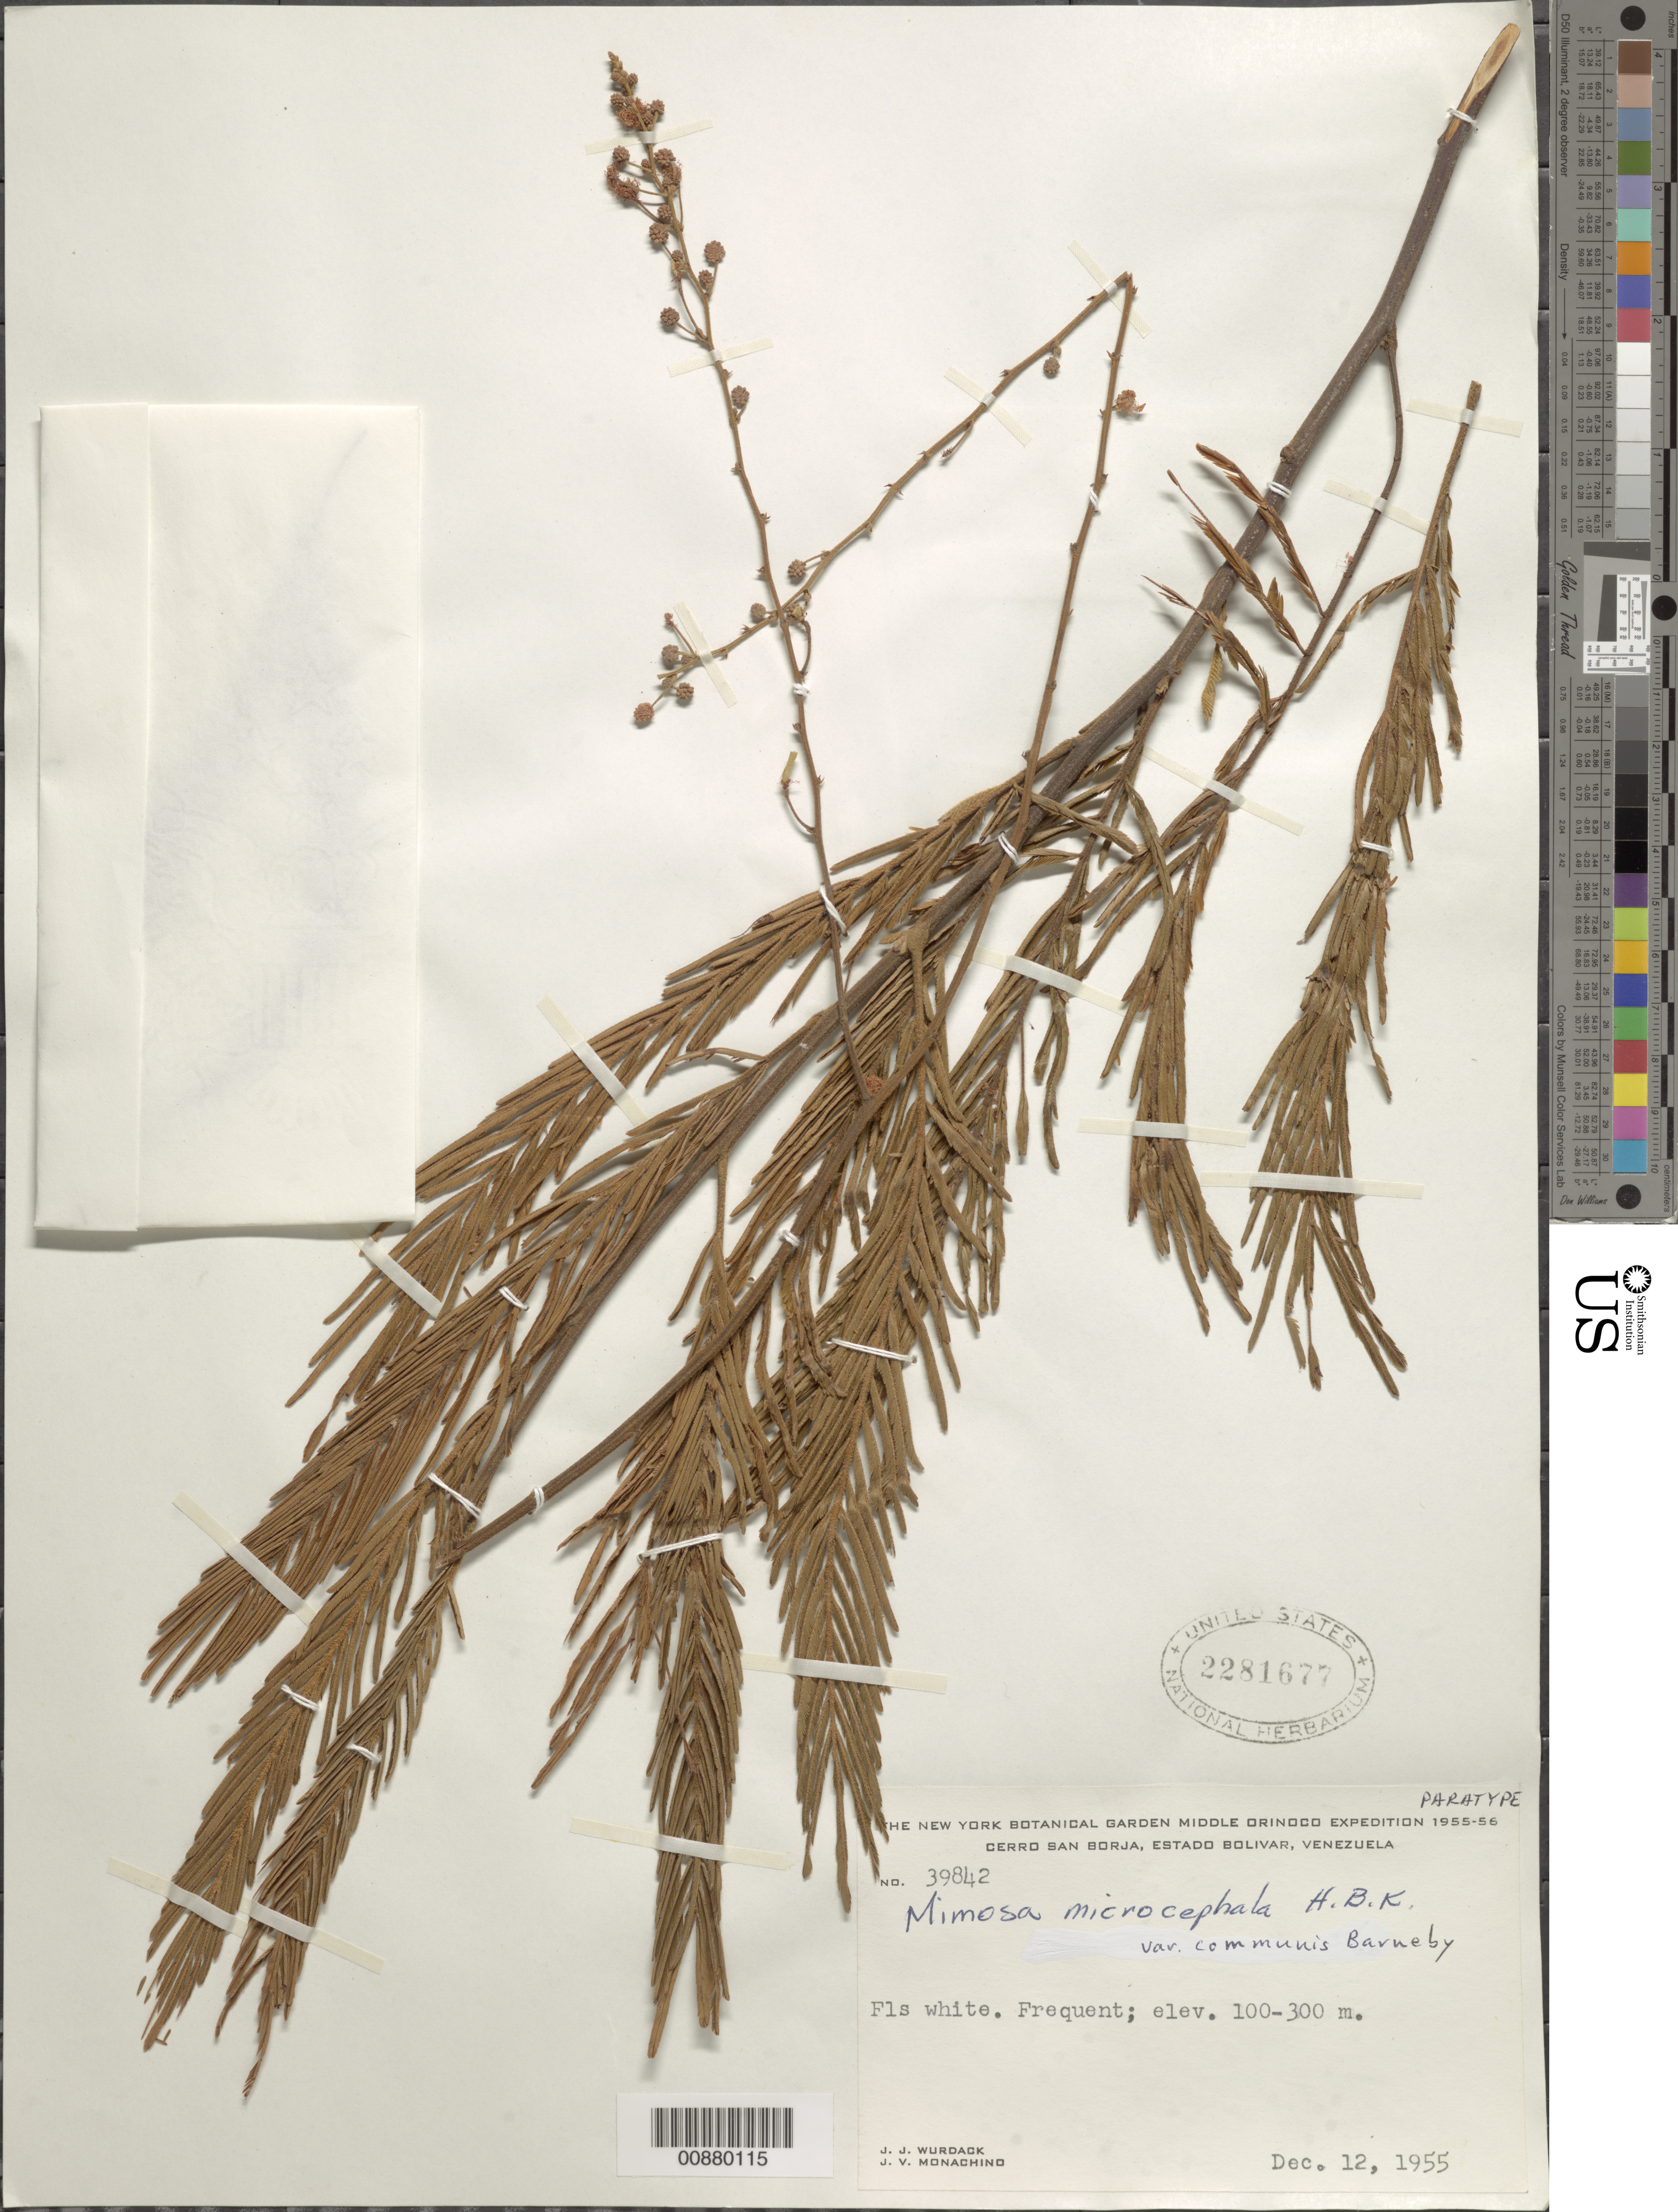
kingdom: Plantae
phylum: Tracheophyta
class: Magnoliopsida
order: Fabales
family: Fabaceae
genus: Mimosa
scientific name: Mimosa microcephala var. communis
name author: Barneby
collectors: J. J. Wurdack & J. V. Monachino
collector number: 39842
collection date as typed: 12-Dec-55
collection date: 1955-12-12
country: Venezuela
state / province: Bolívar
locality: Cerro San Borja, Río Orinoco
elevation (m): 100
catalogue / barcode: US 2281677